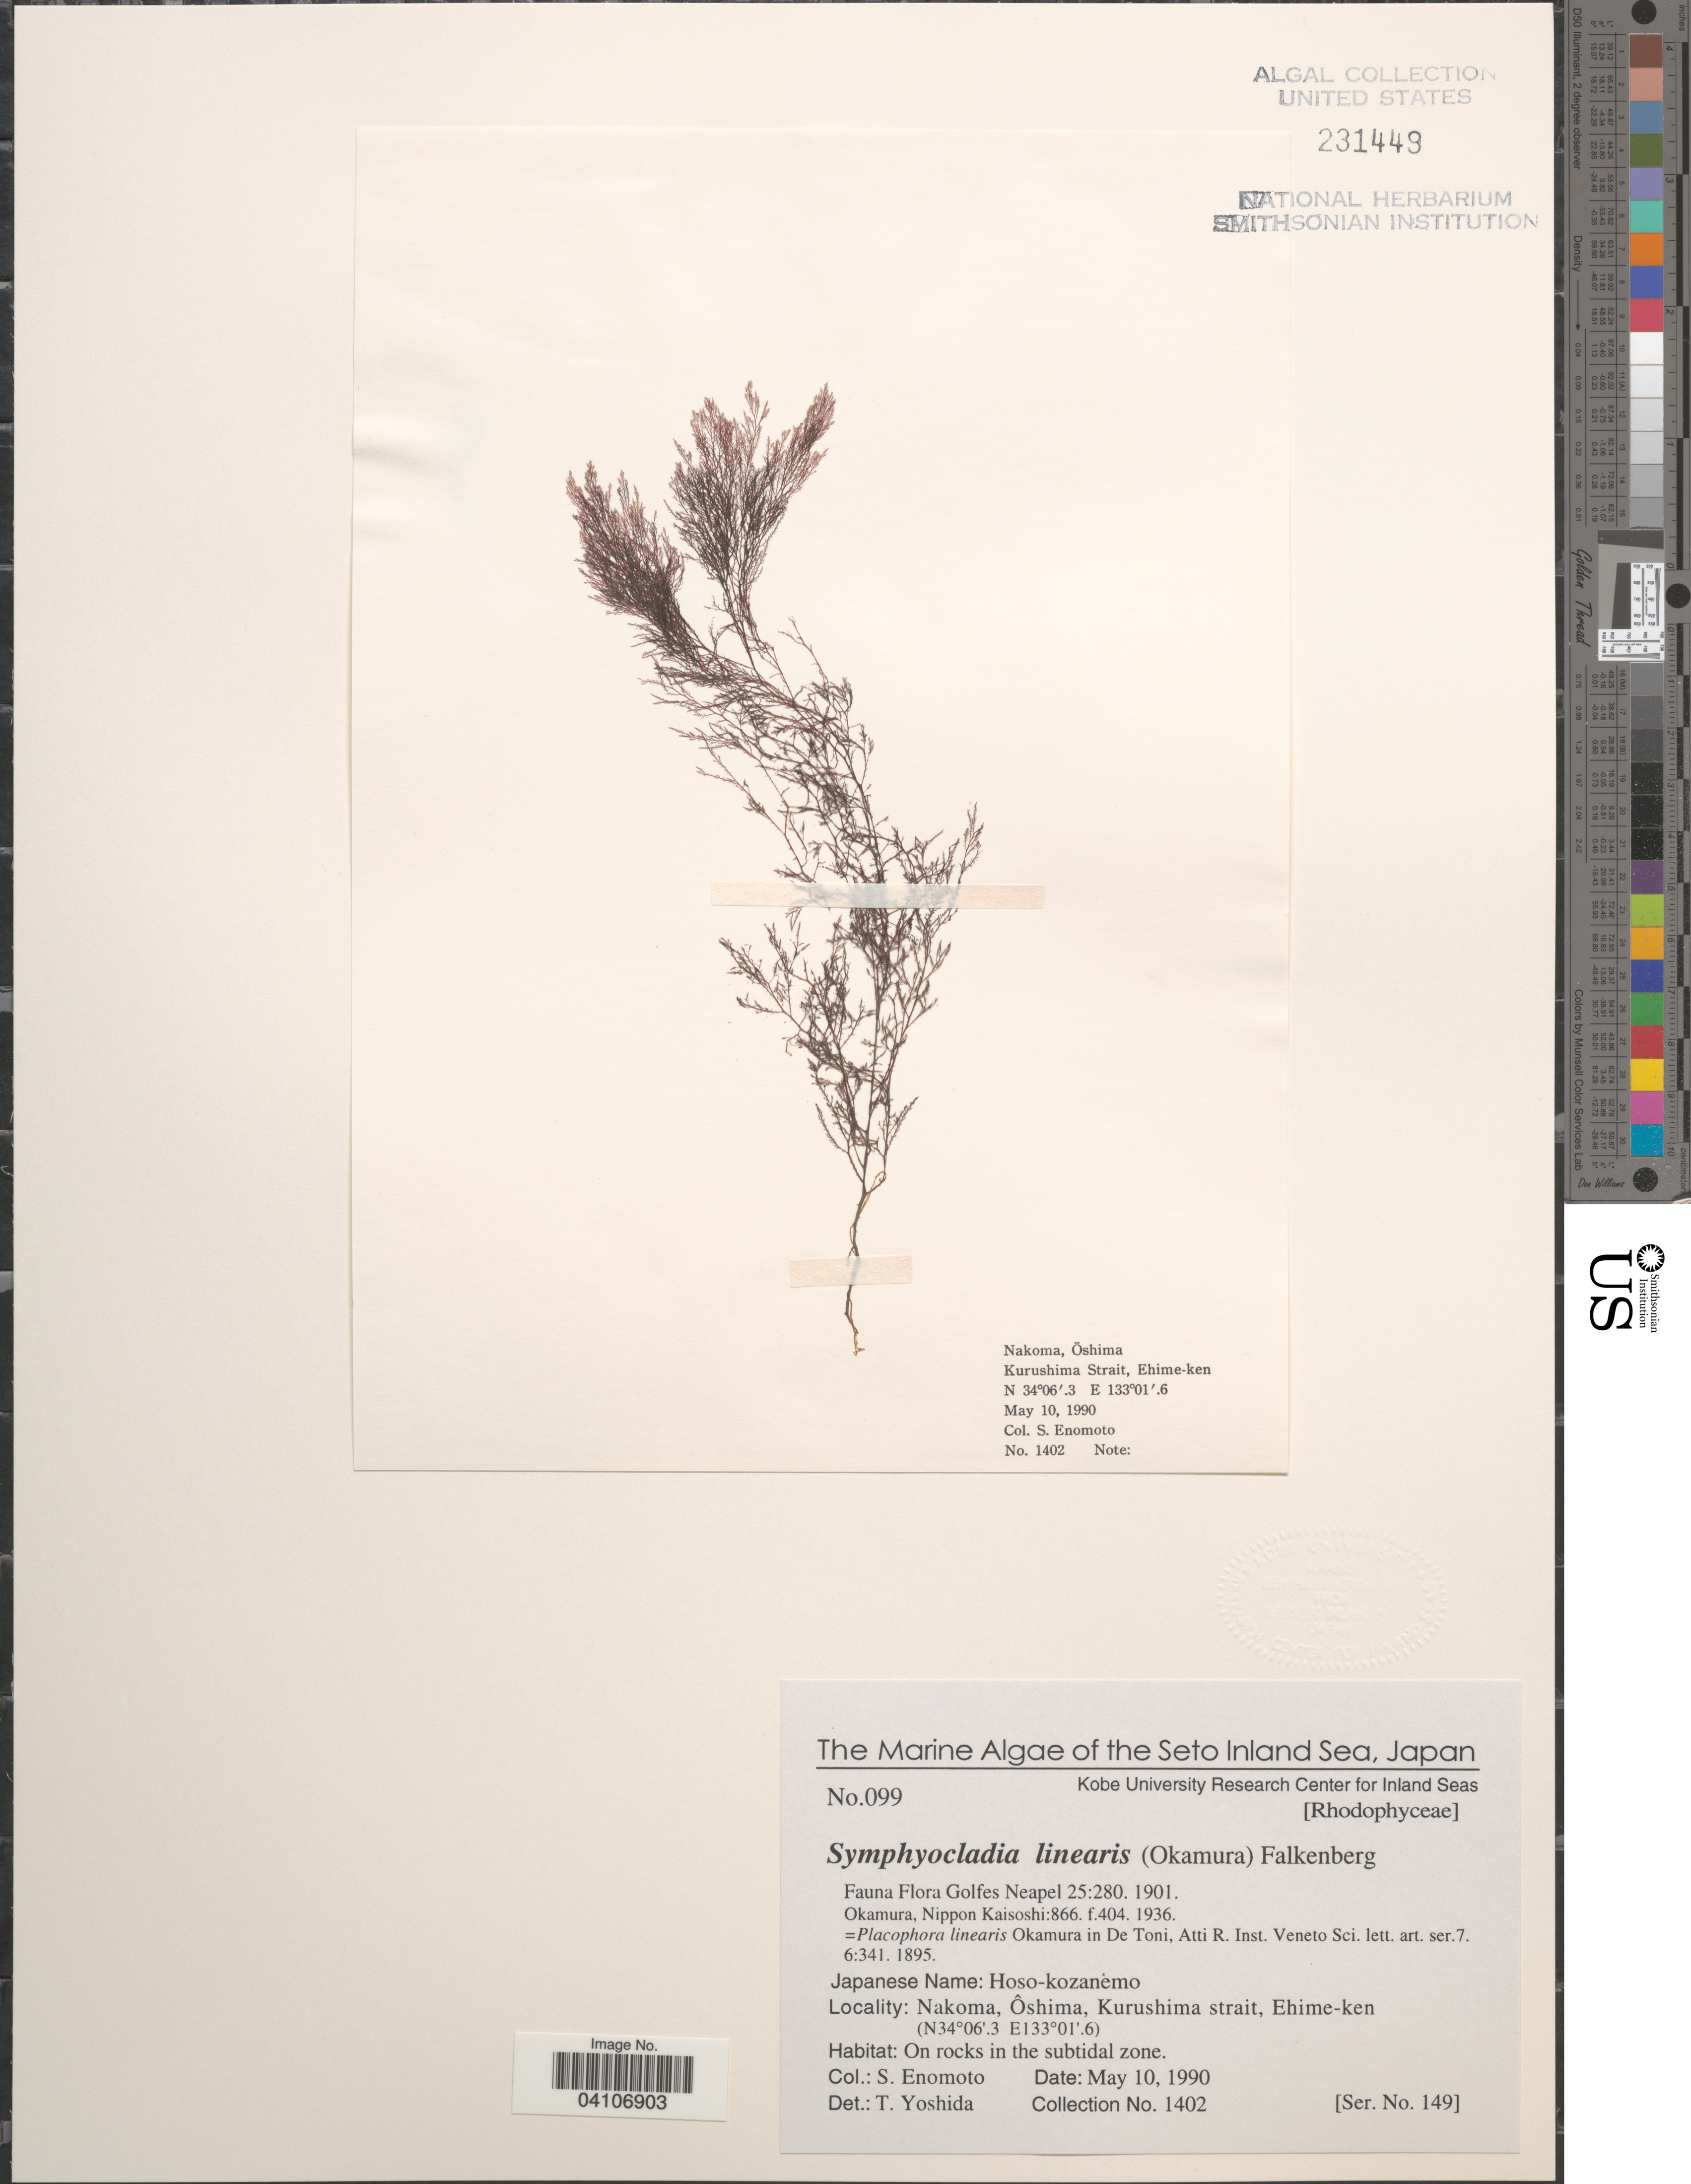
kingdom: Plantae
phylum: Rhodophyta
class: Florideophyceae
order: Ceramiales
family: Rhodomelaceae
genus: Symphyocladia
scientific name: Symphyocladia linearis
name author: (Okamura) Falkenb.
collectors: S. Enomoto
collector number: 1402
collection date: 1990-05-10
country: Japan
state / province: Ehime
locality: The Seto Inland Sea. Nakoma, Ôshima, Kurushima strait, Ehime-ken.On rocks in the subtidal zone.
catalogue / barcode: US 231449